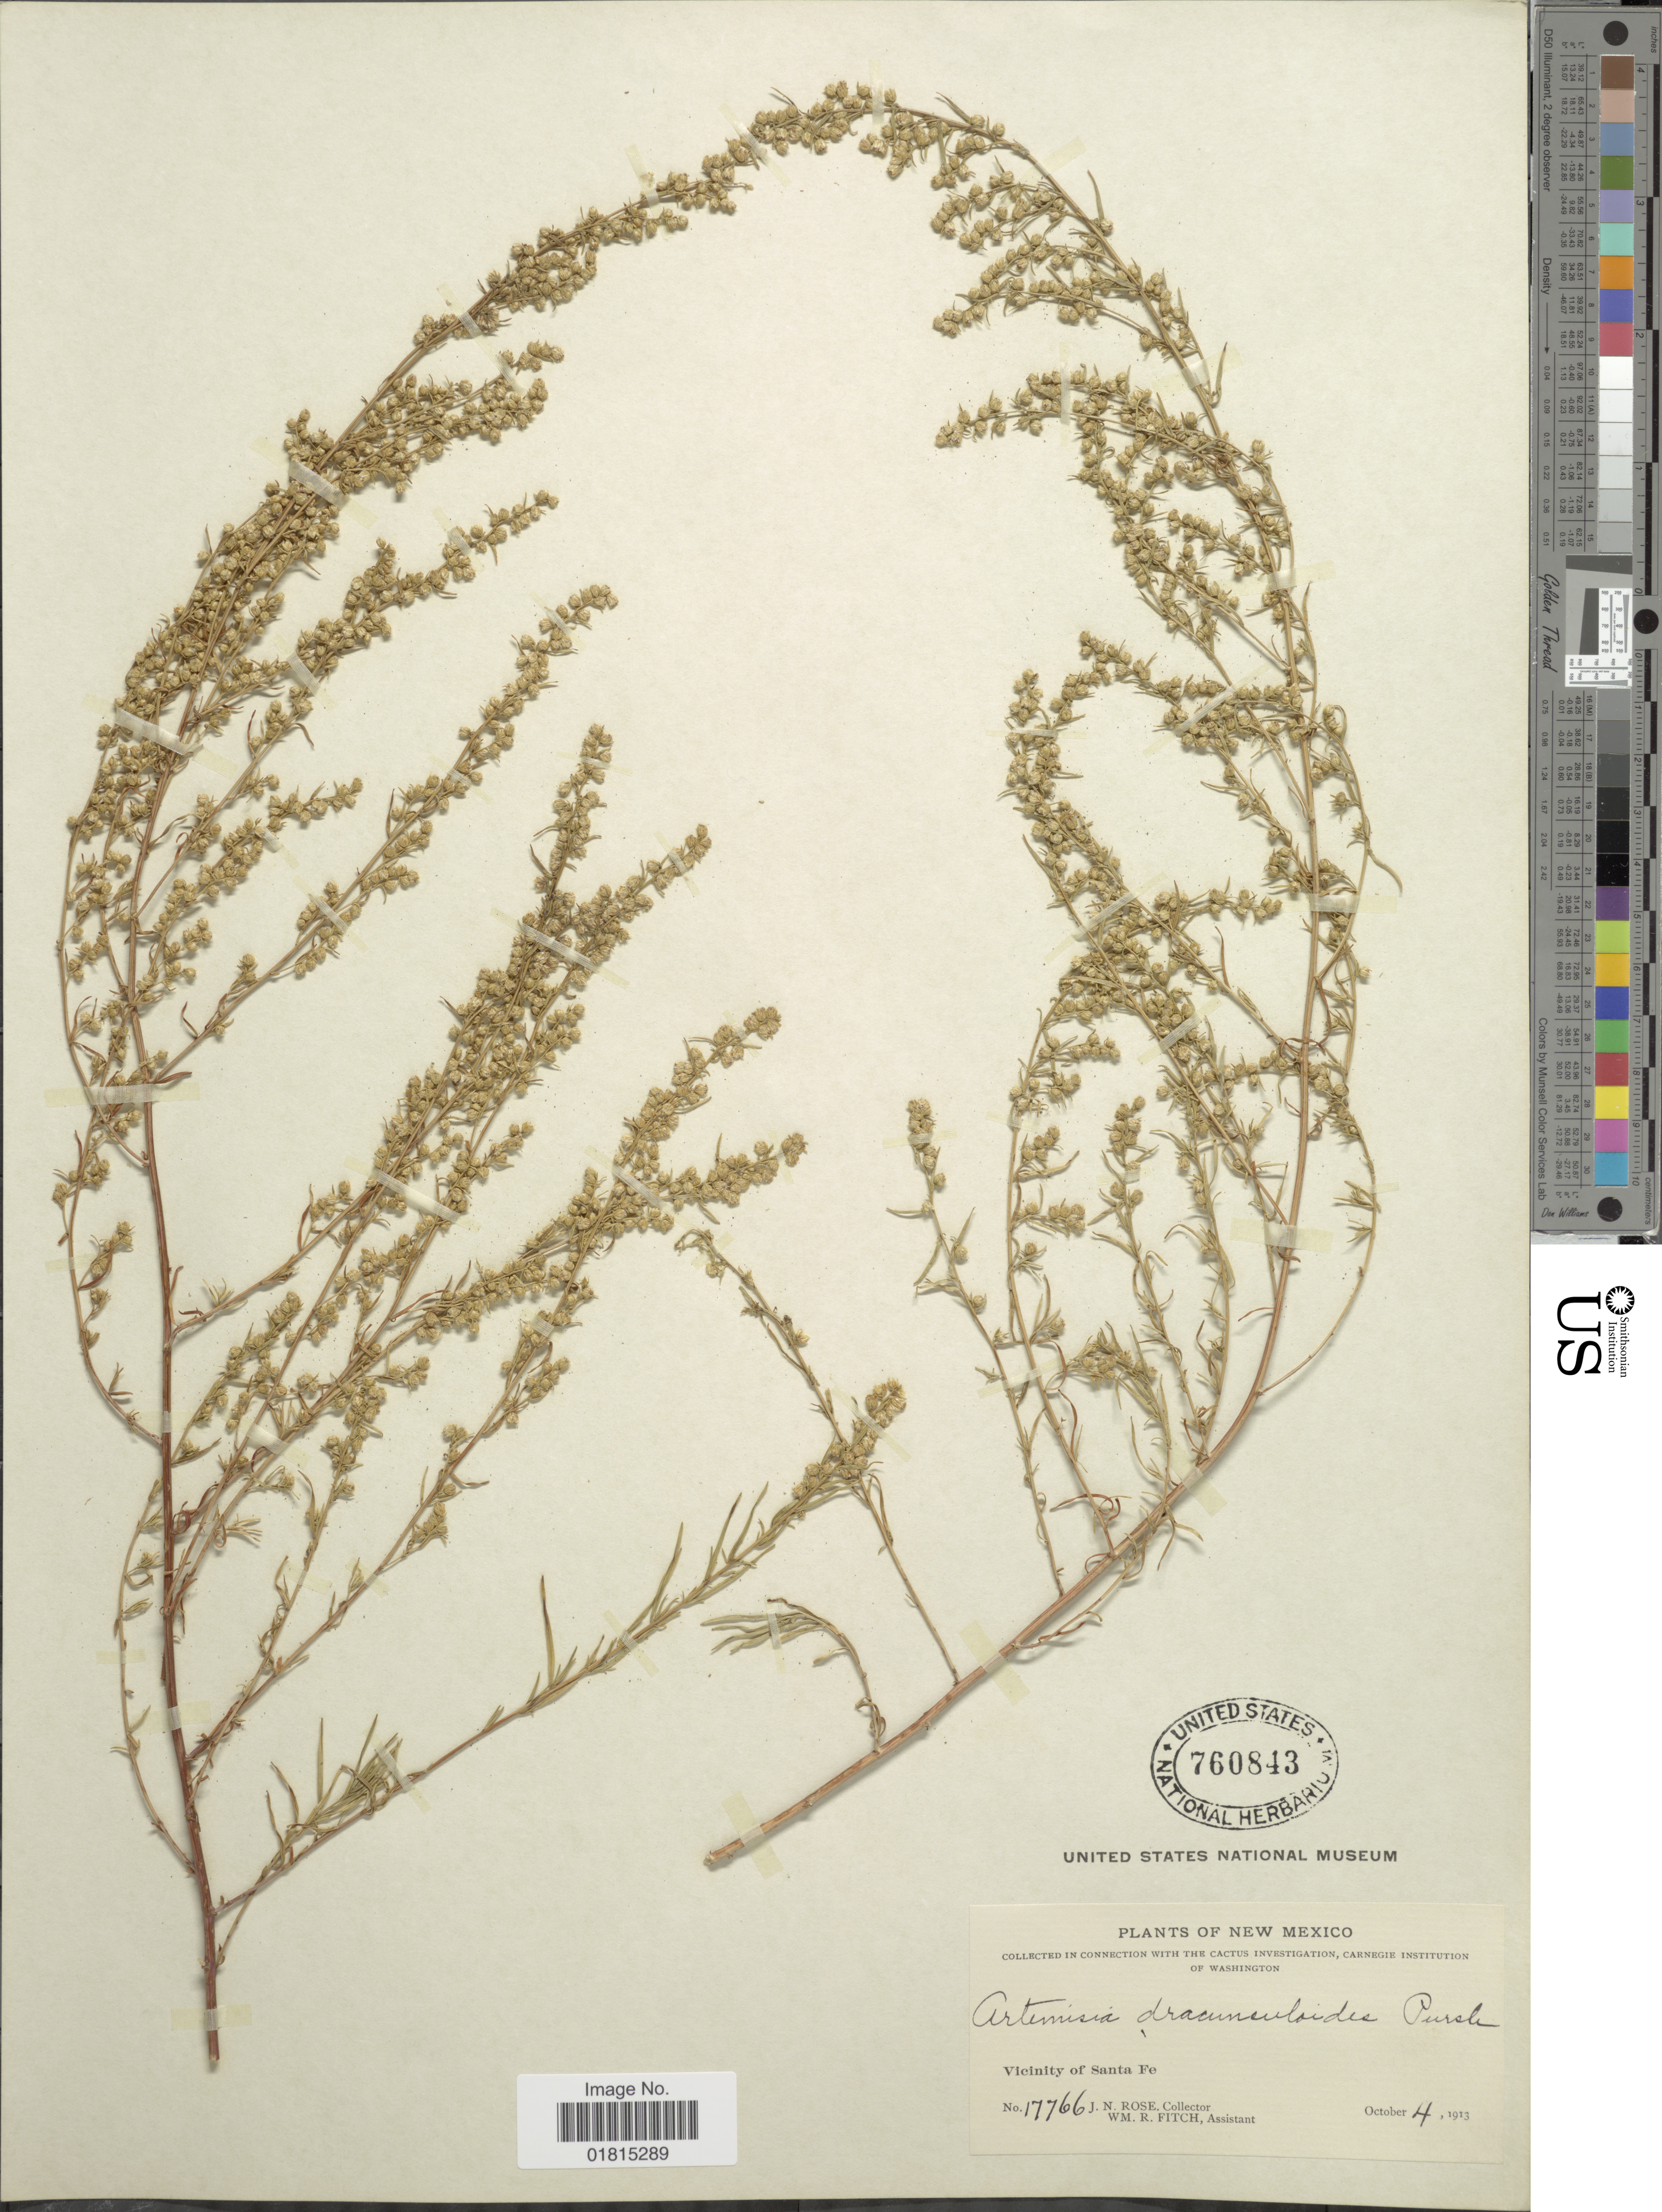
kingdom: Plantae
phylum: Tracheophyta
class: Magnoliopsida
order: Asterales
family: Asteraceae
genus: Artemisia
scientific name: Artemisia dracunculoides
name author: Pursh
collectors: J. N. Rose & W. R. Fitch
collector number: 17766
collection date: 1913-10-04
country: United States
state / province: New Mexico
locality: Vicinity of Santa Fe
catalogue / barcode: US 760843